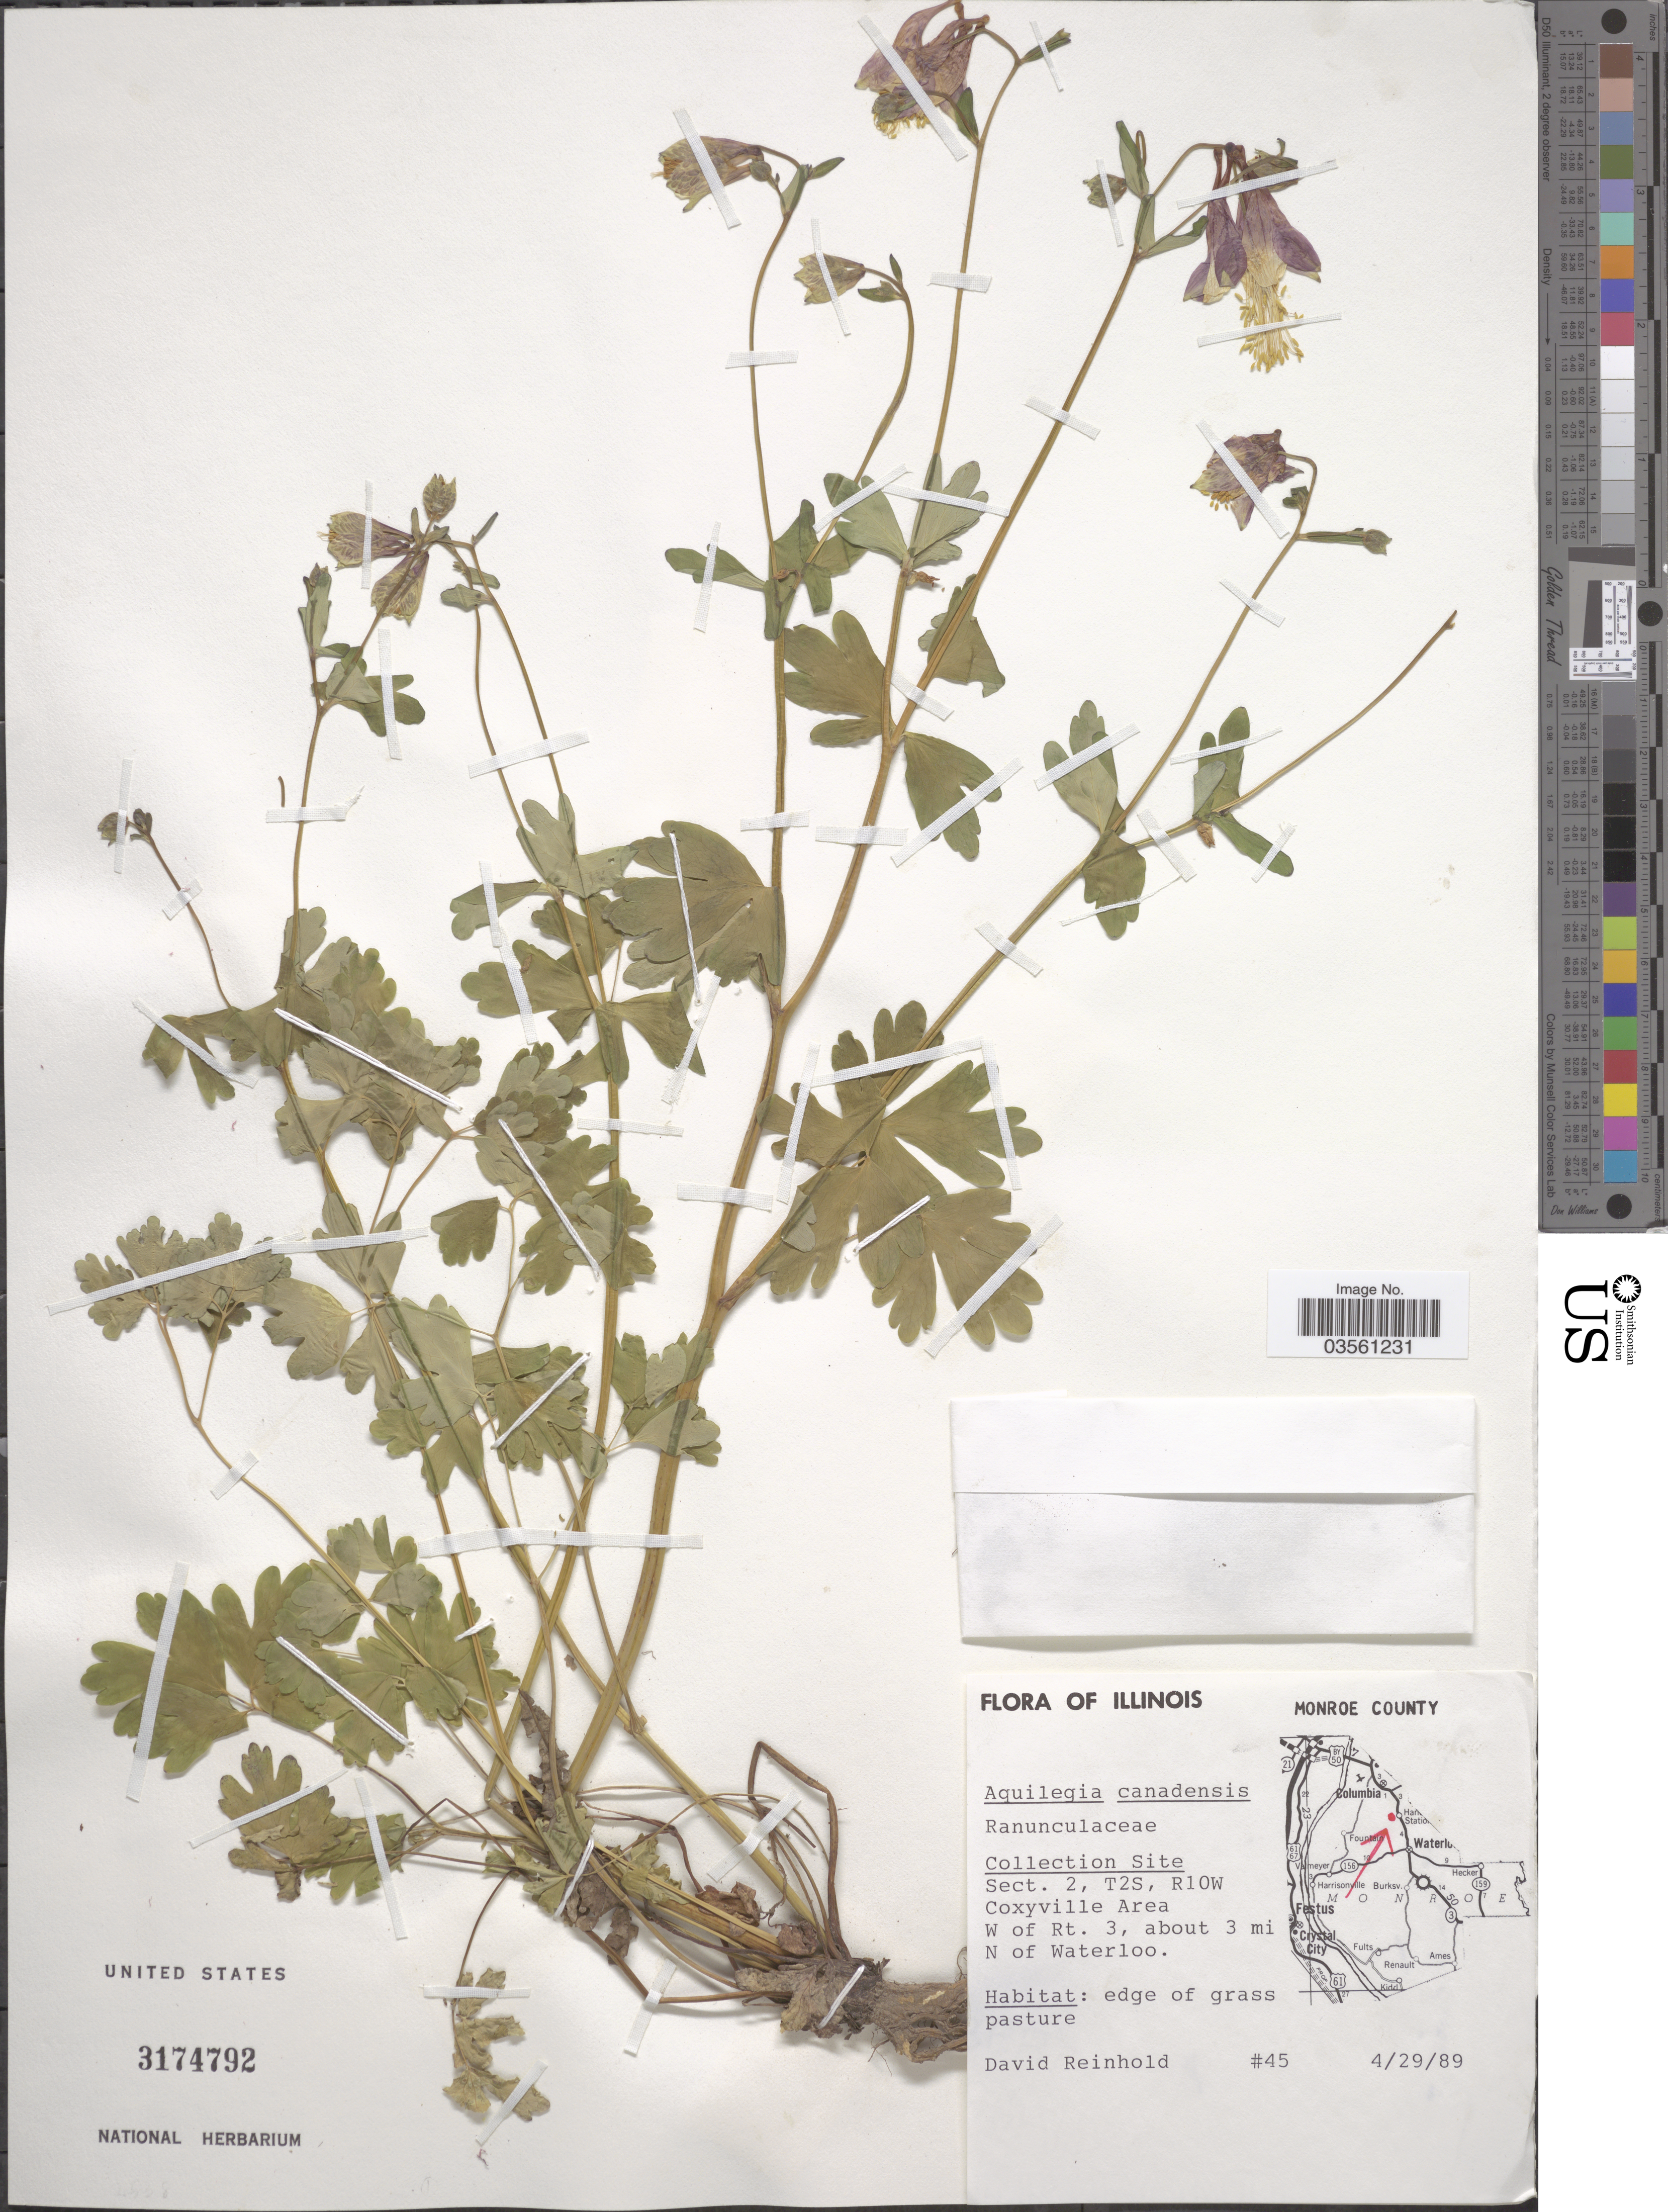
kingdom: Plantae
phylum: Tracheophyta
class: Magnoliopsida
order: Ranunculales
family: Ranunculaceae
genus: Aquilegia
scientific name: Aquilegia canadensis var. coccinea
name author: (Small) Munz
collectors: D. Reinhold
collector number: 45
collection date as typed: Transcribed d/m/y: 29/4/89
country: United States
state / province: Illinois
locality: Monroe County. Collection Site. Sect. 2, T2S, R10W. Coxyville Area W of Rt. 3, about 3 mi N of Waterloo.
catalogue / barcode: US 3174792